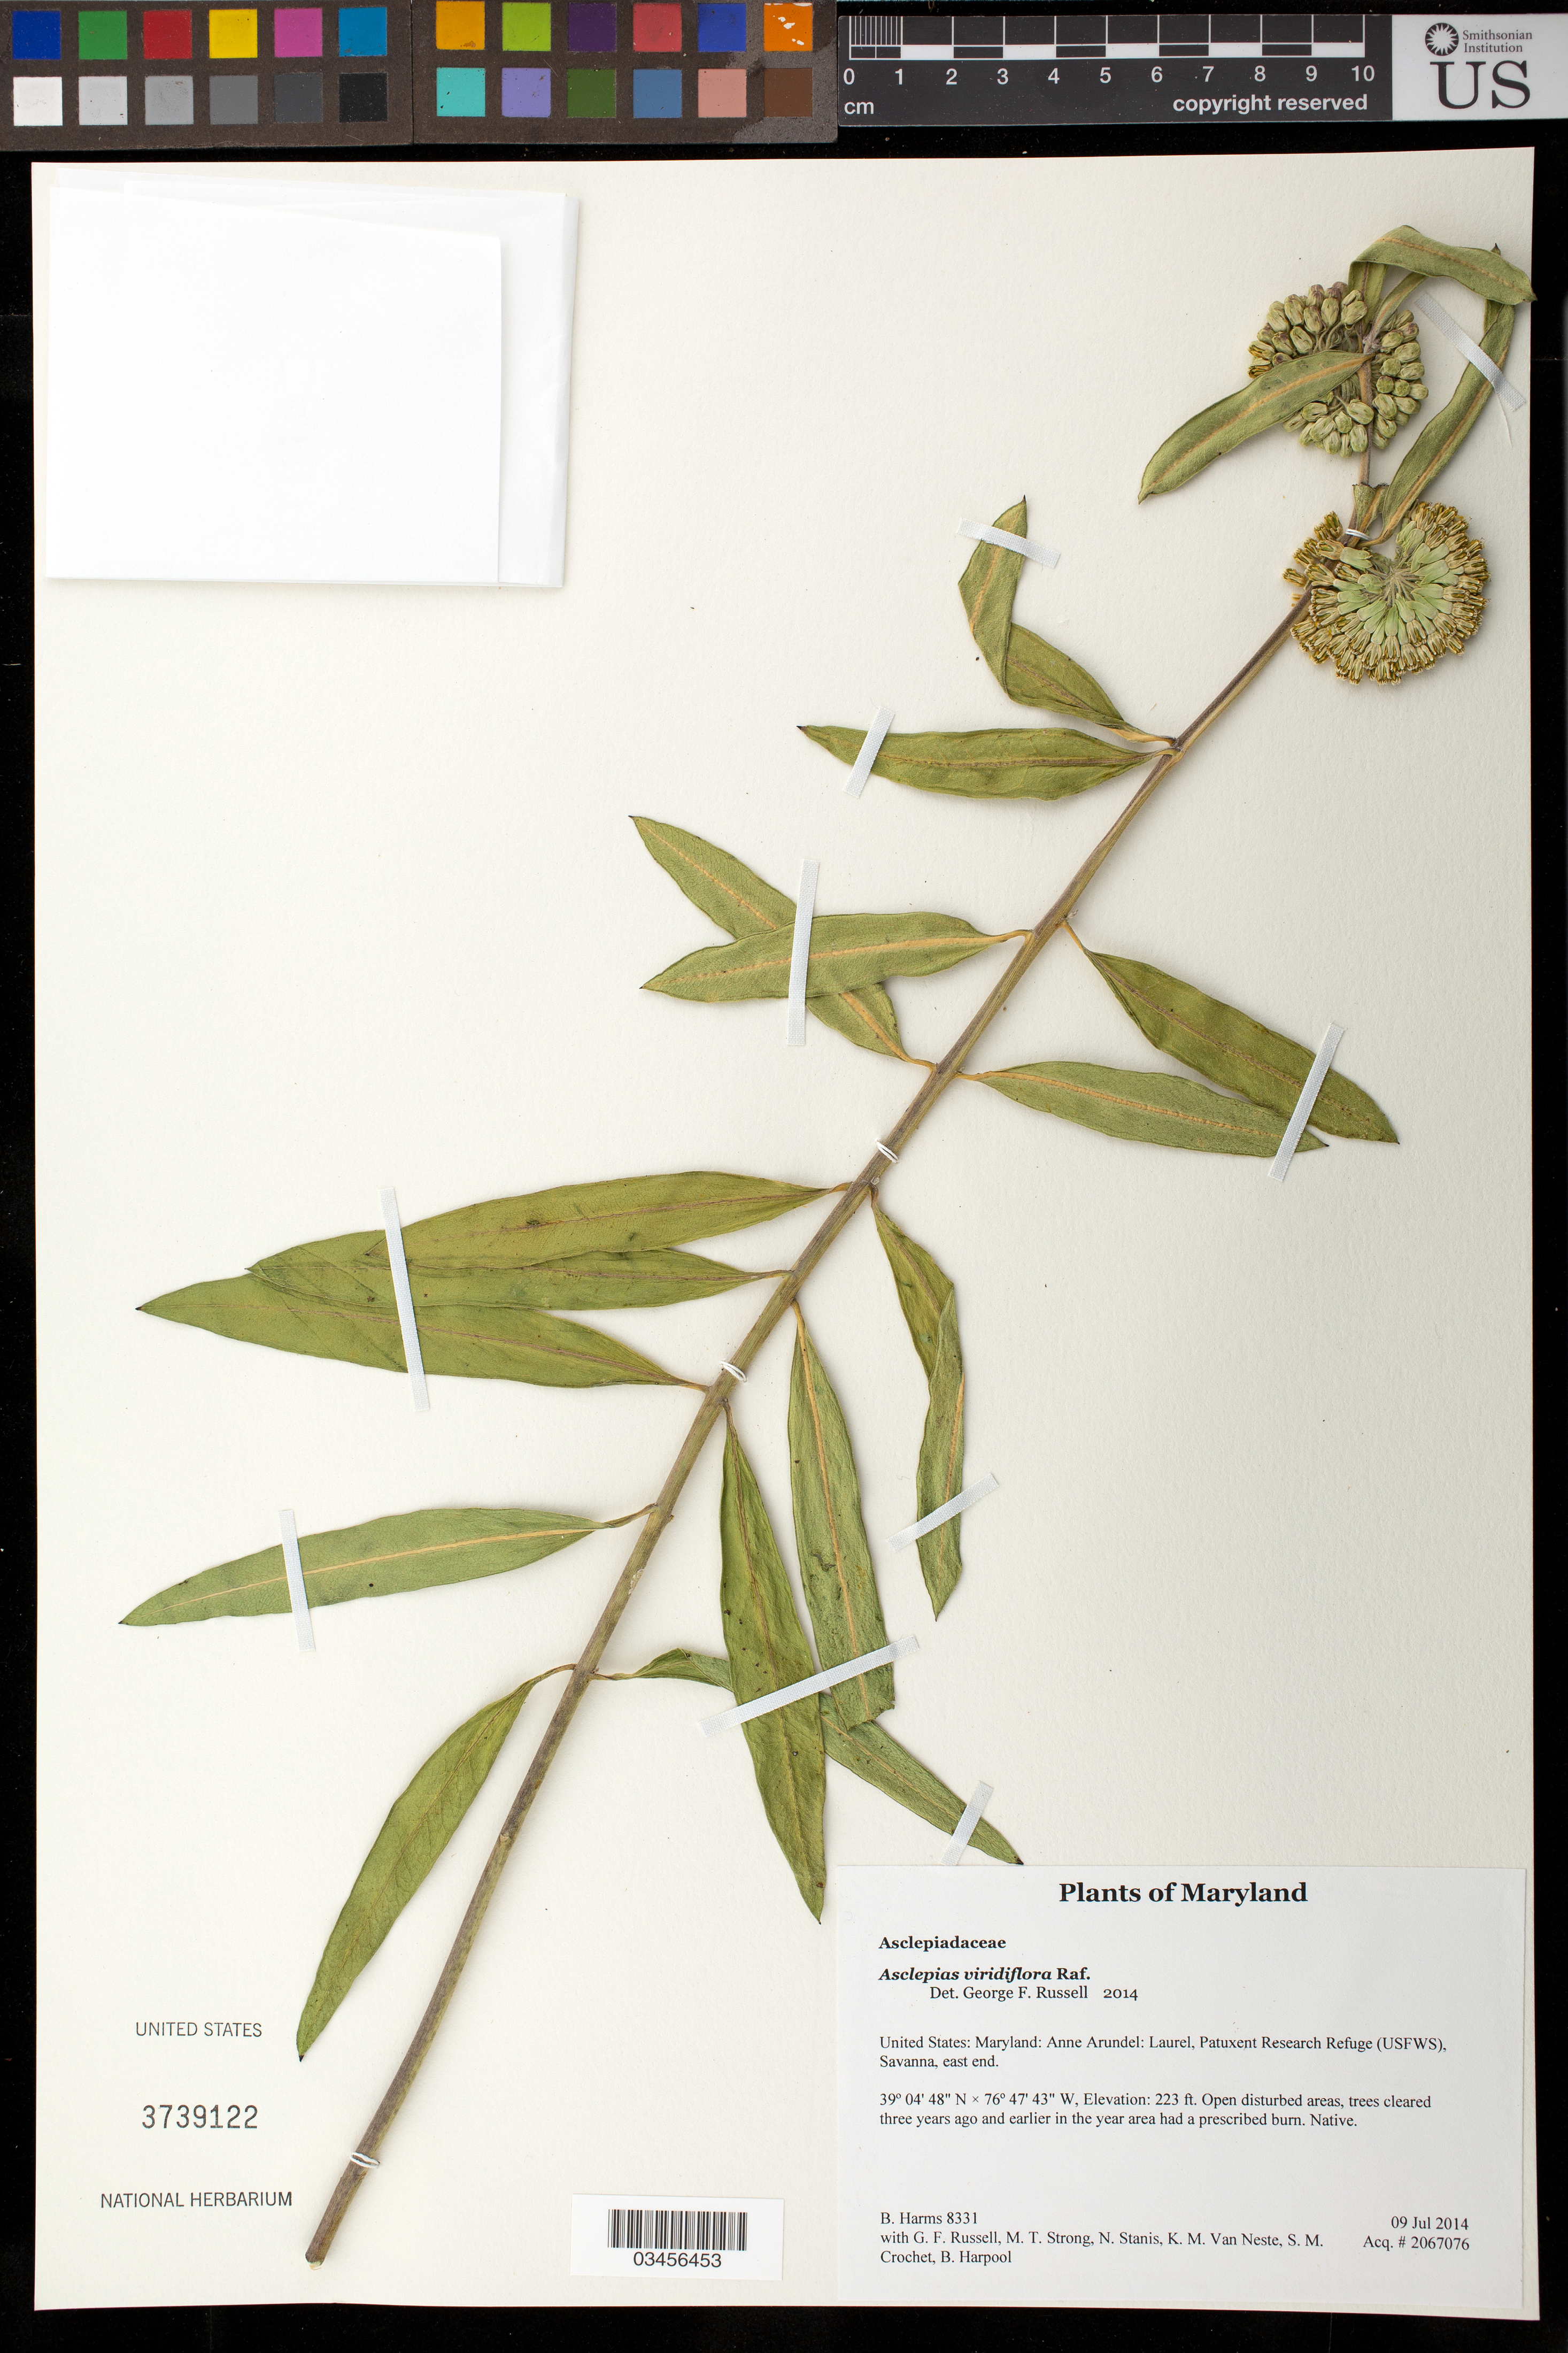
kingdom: Plantae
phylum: Tracheophyta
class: Magnoliopsida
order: Gentianales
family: Apocynaceae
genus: Asclepias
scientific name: Asclepias viridiflora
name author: Raf.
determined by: Russell, George F., (UNITED STATES)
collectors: B. Harms, G. Russell, M. T. Strong, N. Stanis, K. M. Van Neste & S. M. Crochet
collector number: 8331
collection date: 2014-07-09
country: United States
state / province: Maryland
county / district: Anne Arundel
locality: Laurel, Patuxent Research Refuge (USFWS), Savanna, east end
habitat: Open disturbed areas, trees cleared three years ago and earlier in the year area had a prescribed burn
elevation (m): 68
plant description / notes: Print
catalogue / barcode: US 3739122